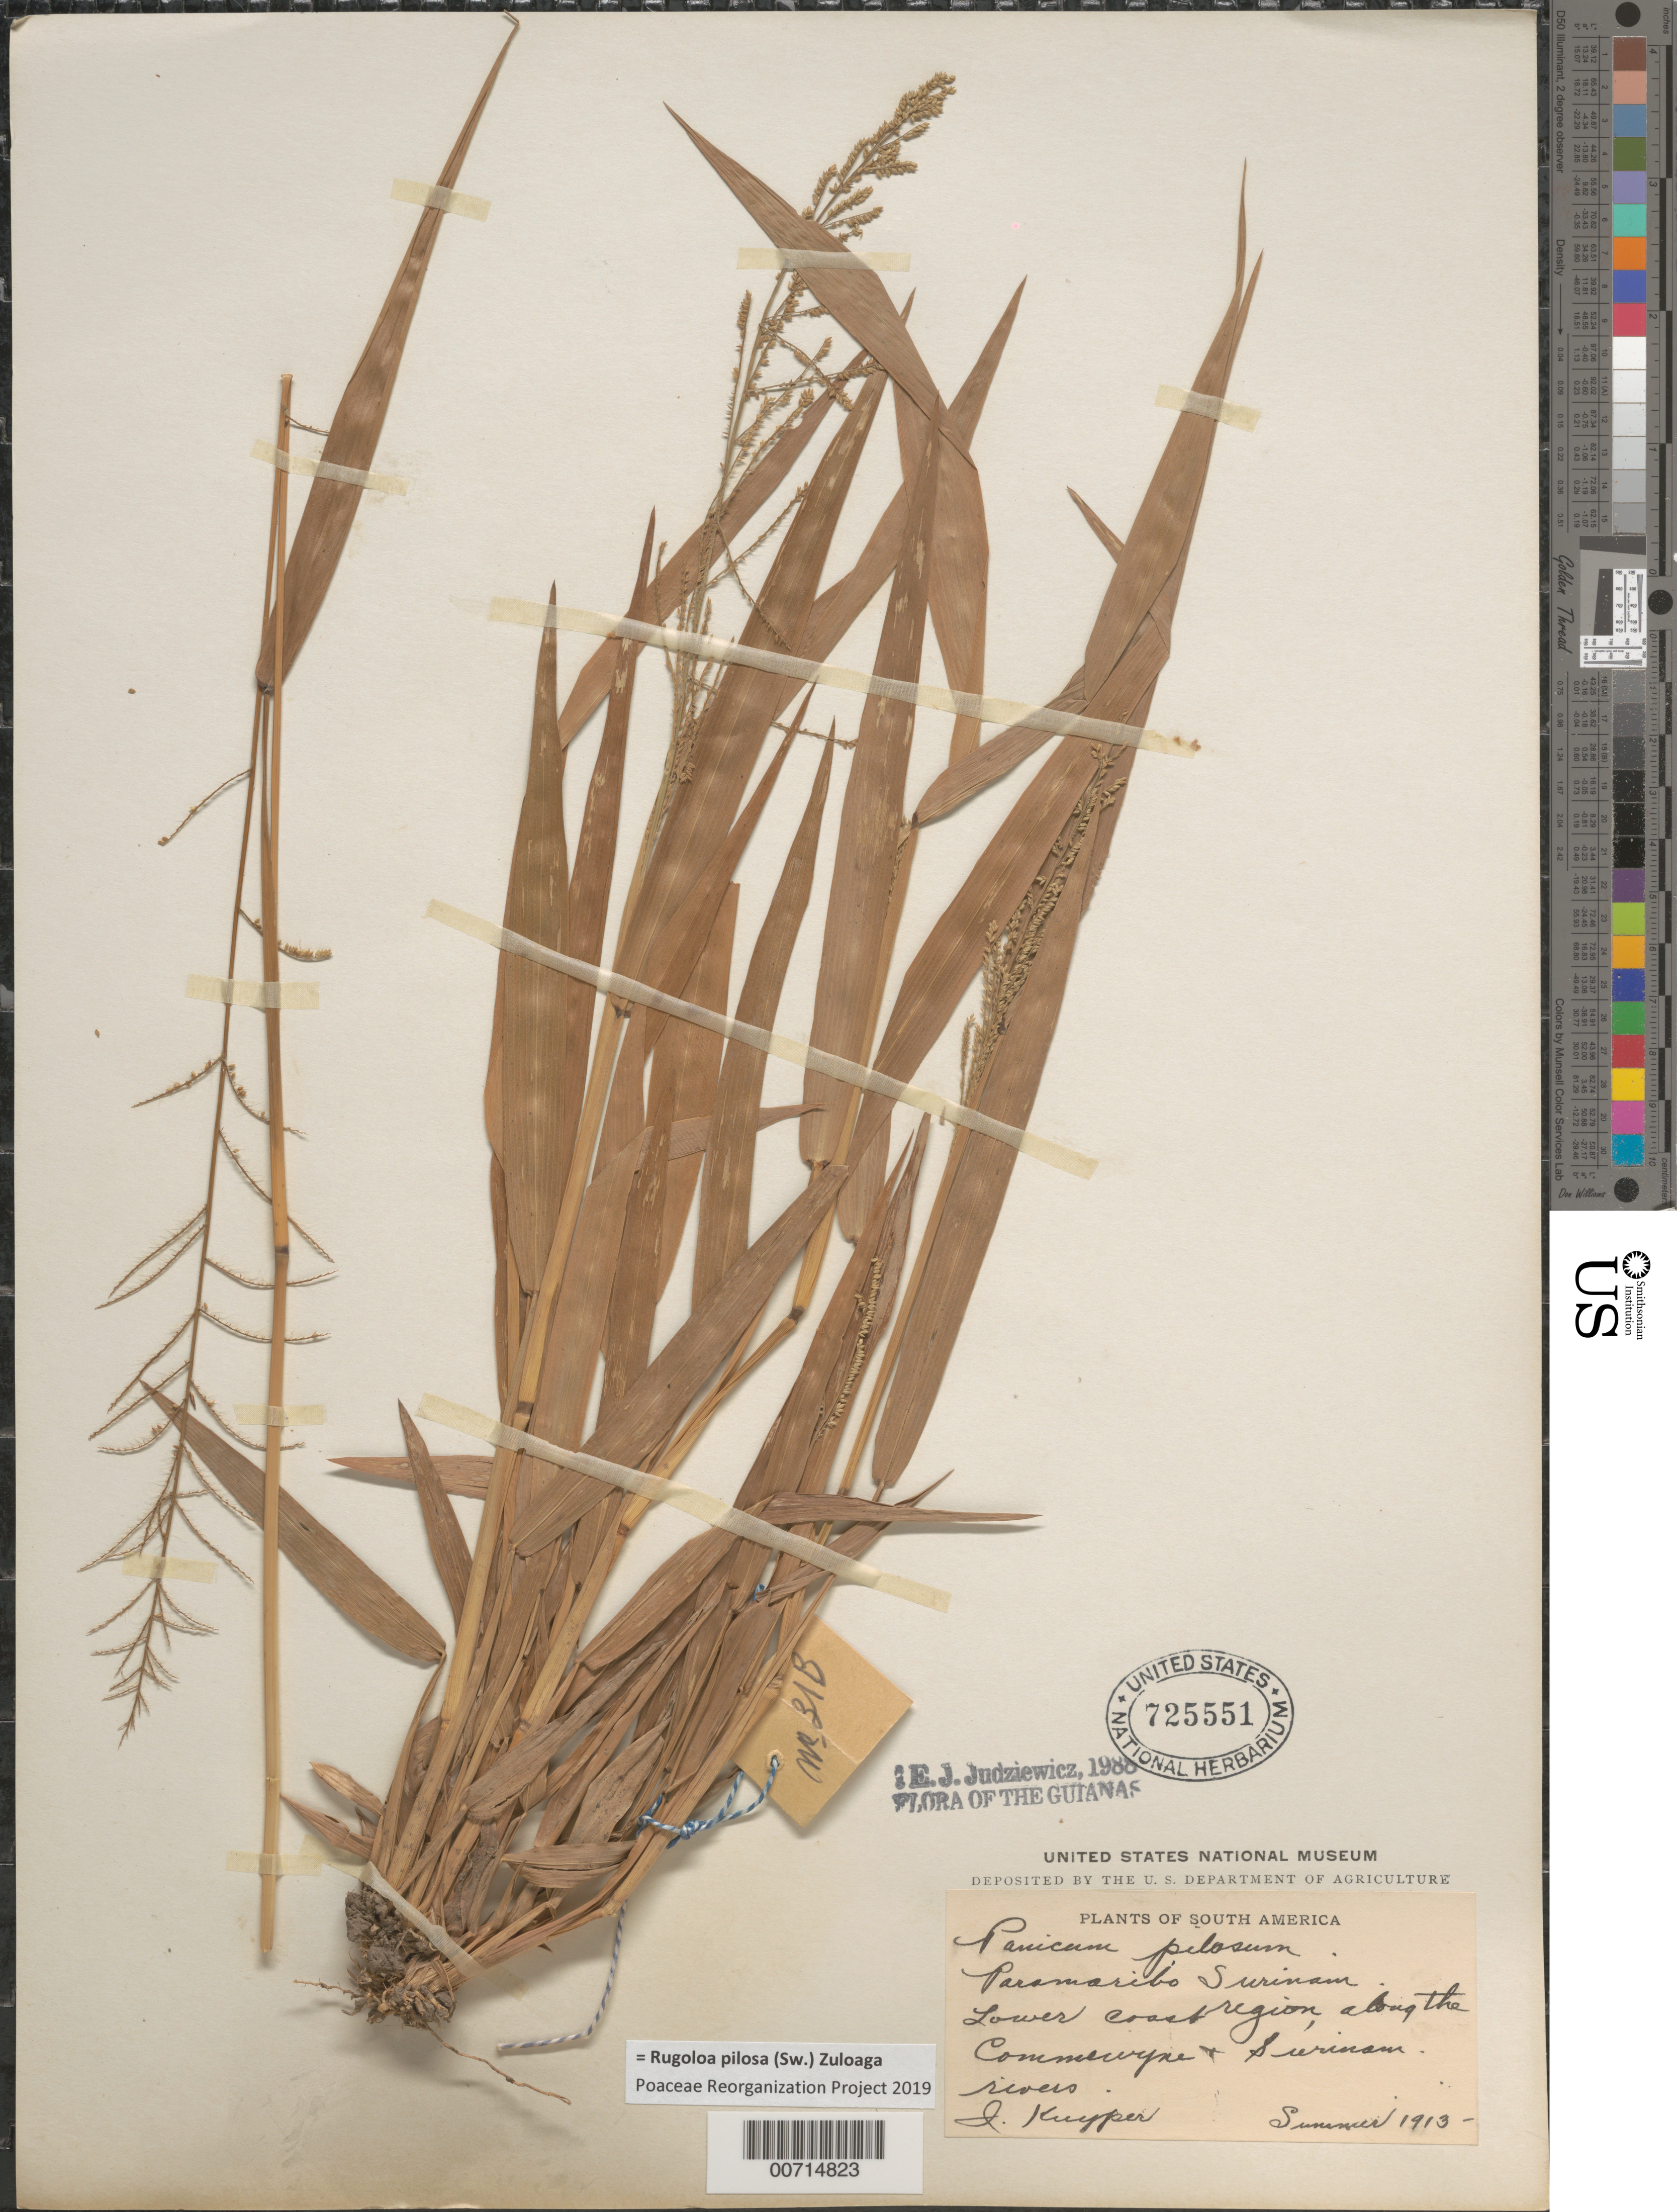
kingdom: Plantae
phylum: Tracheophyta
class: Liliopsida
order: Poales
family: Poaceae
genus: Panicum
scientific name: Panicum pilosum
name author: Sw.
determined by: Judziewicz, E. J.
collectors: J. Kuyper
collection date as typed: Summer 1913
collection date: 1913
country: Suriname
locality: Paramaribo, lower coast region along the Commewyne and Surinam Rivers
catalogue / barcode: US 725551